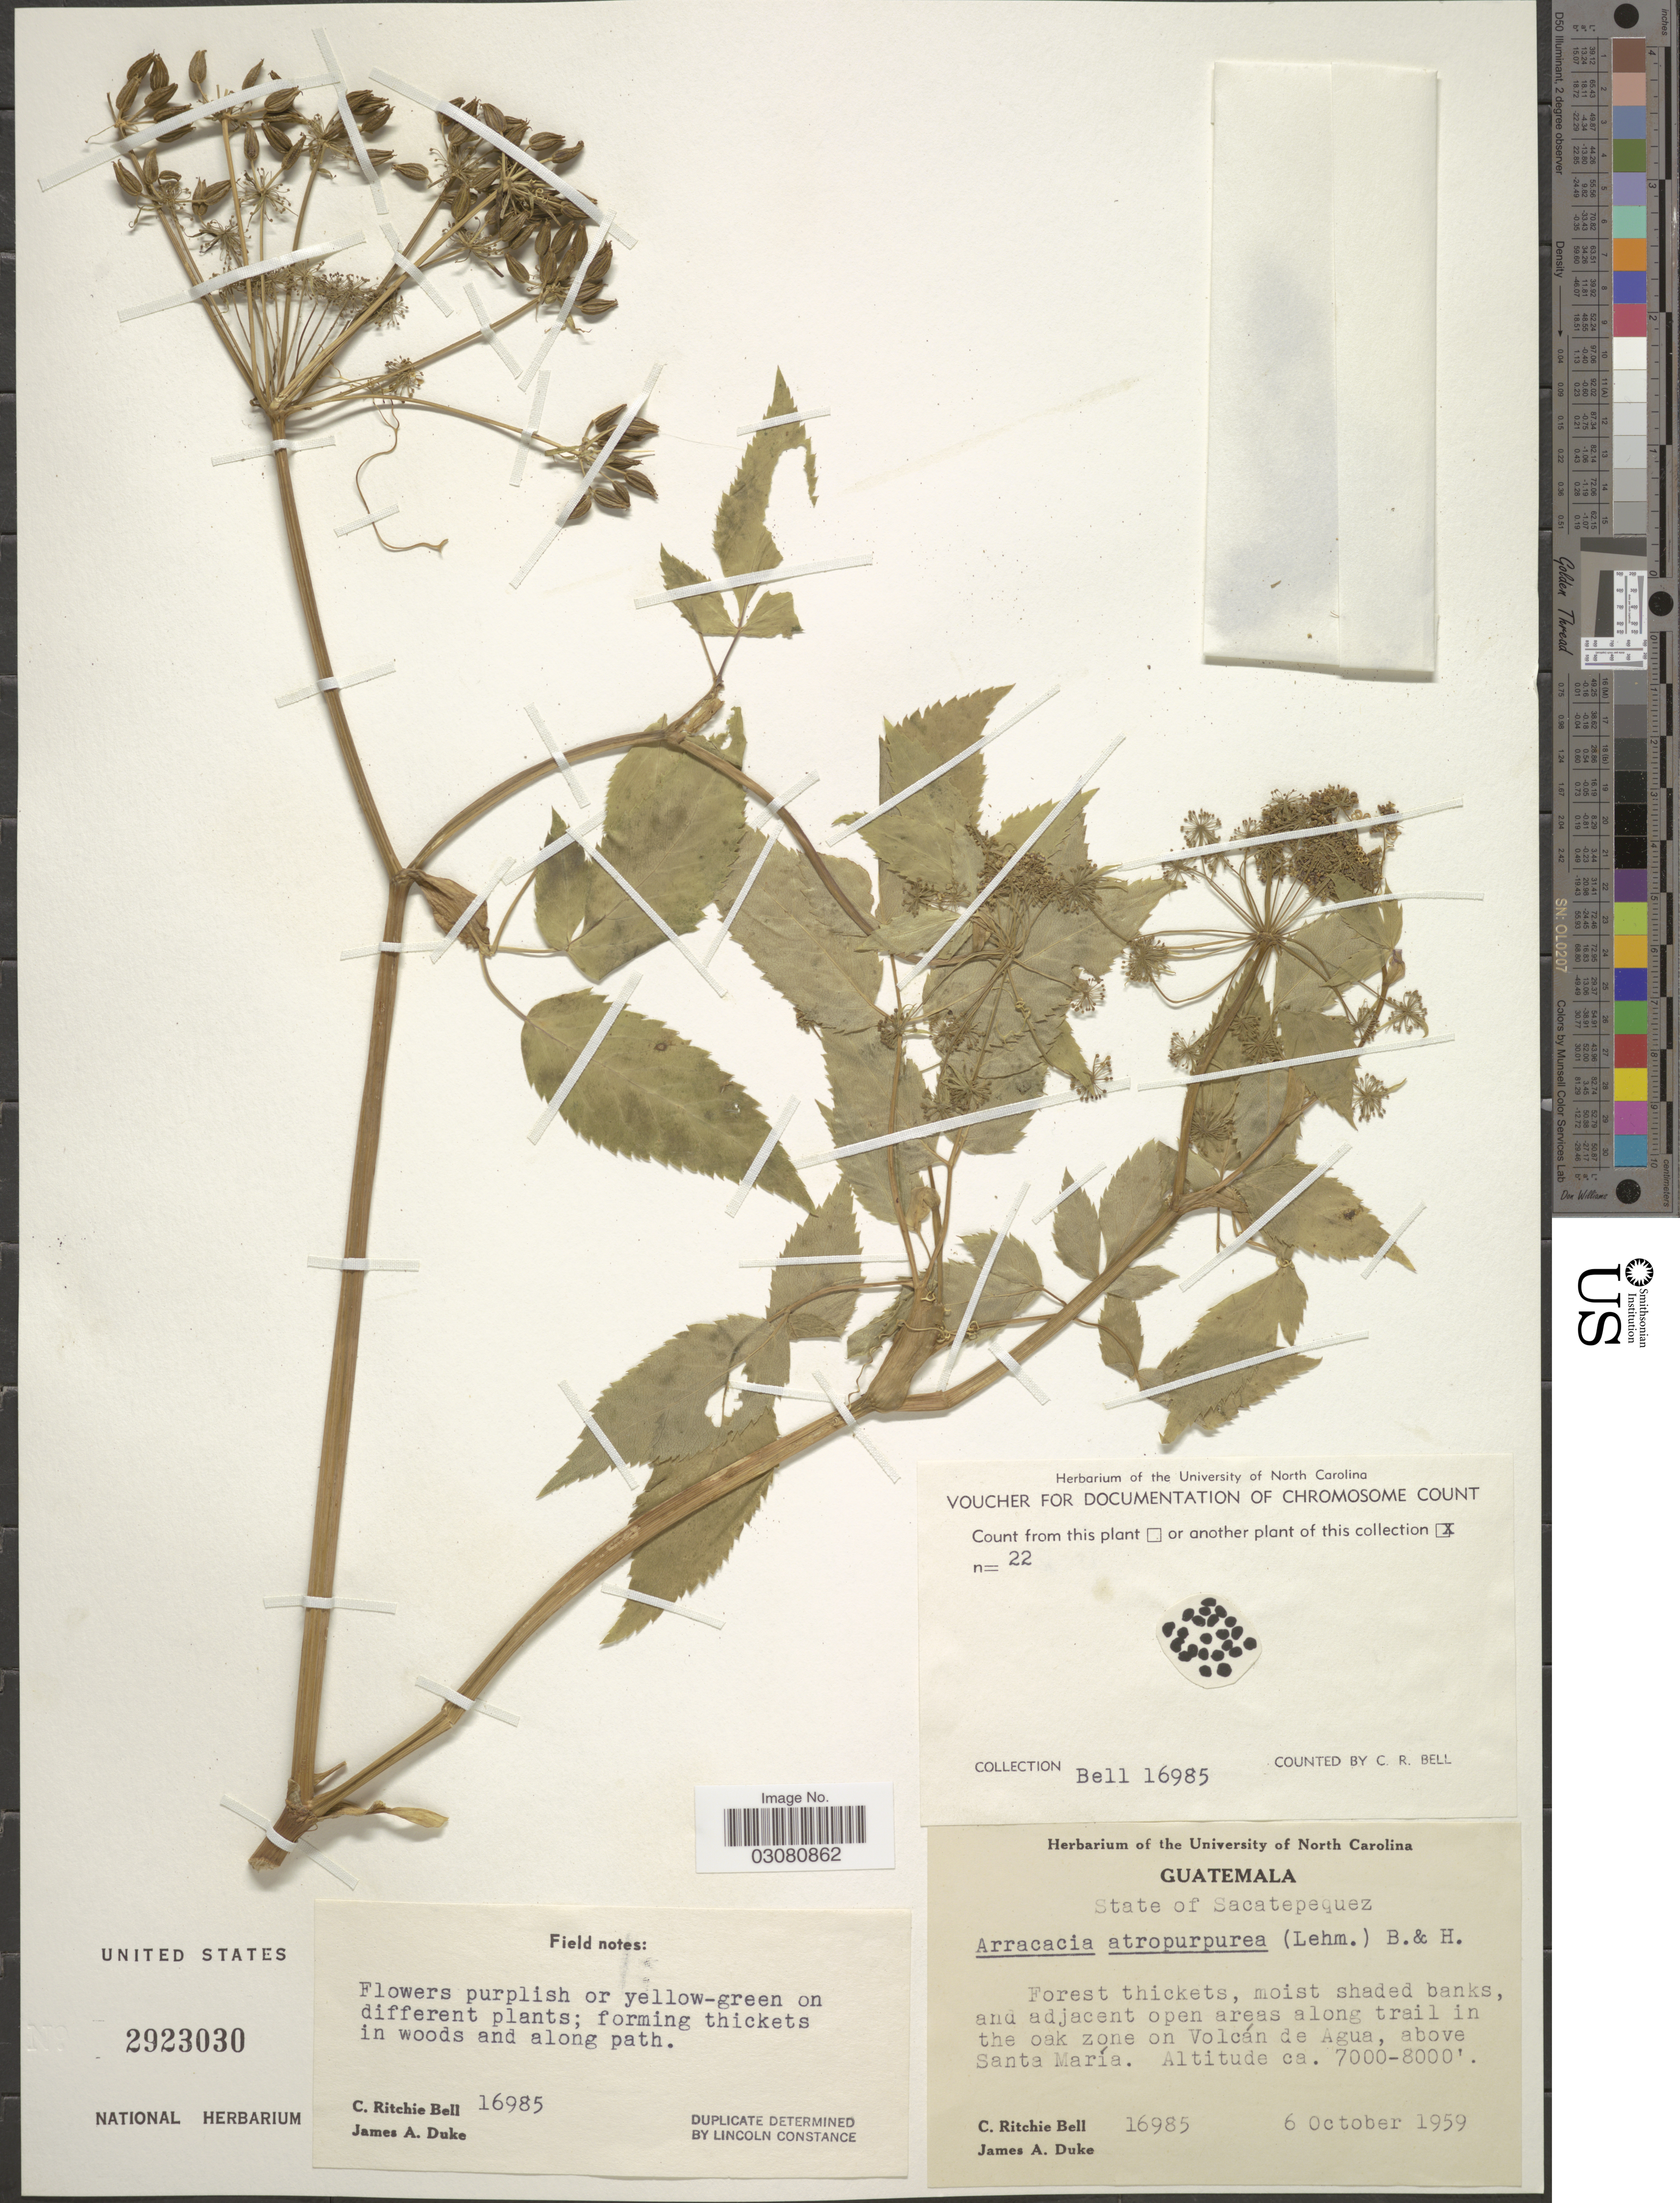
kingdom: Plantae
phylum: Tracheophyta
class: Magnoliopsida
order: Apiales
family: Apiaceae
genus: Arracacia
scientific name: Arracacia atropurpurea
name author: (Lehm.) Benth. & Hook. f. ex Hemsl.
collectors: C. R. Bell & J. A. Duke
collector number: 16985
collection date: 1959-10-06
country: Guatemala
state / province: Sacatepéquez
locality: Moist shaded banks, and adjacent open areas along trail in the oak zone on Volcán de Agua, above Santa María.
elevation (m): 2134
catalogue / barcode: US 2923030